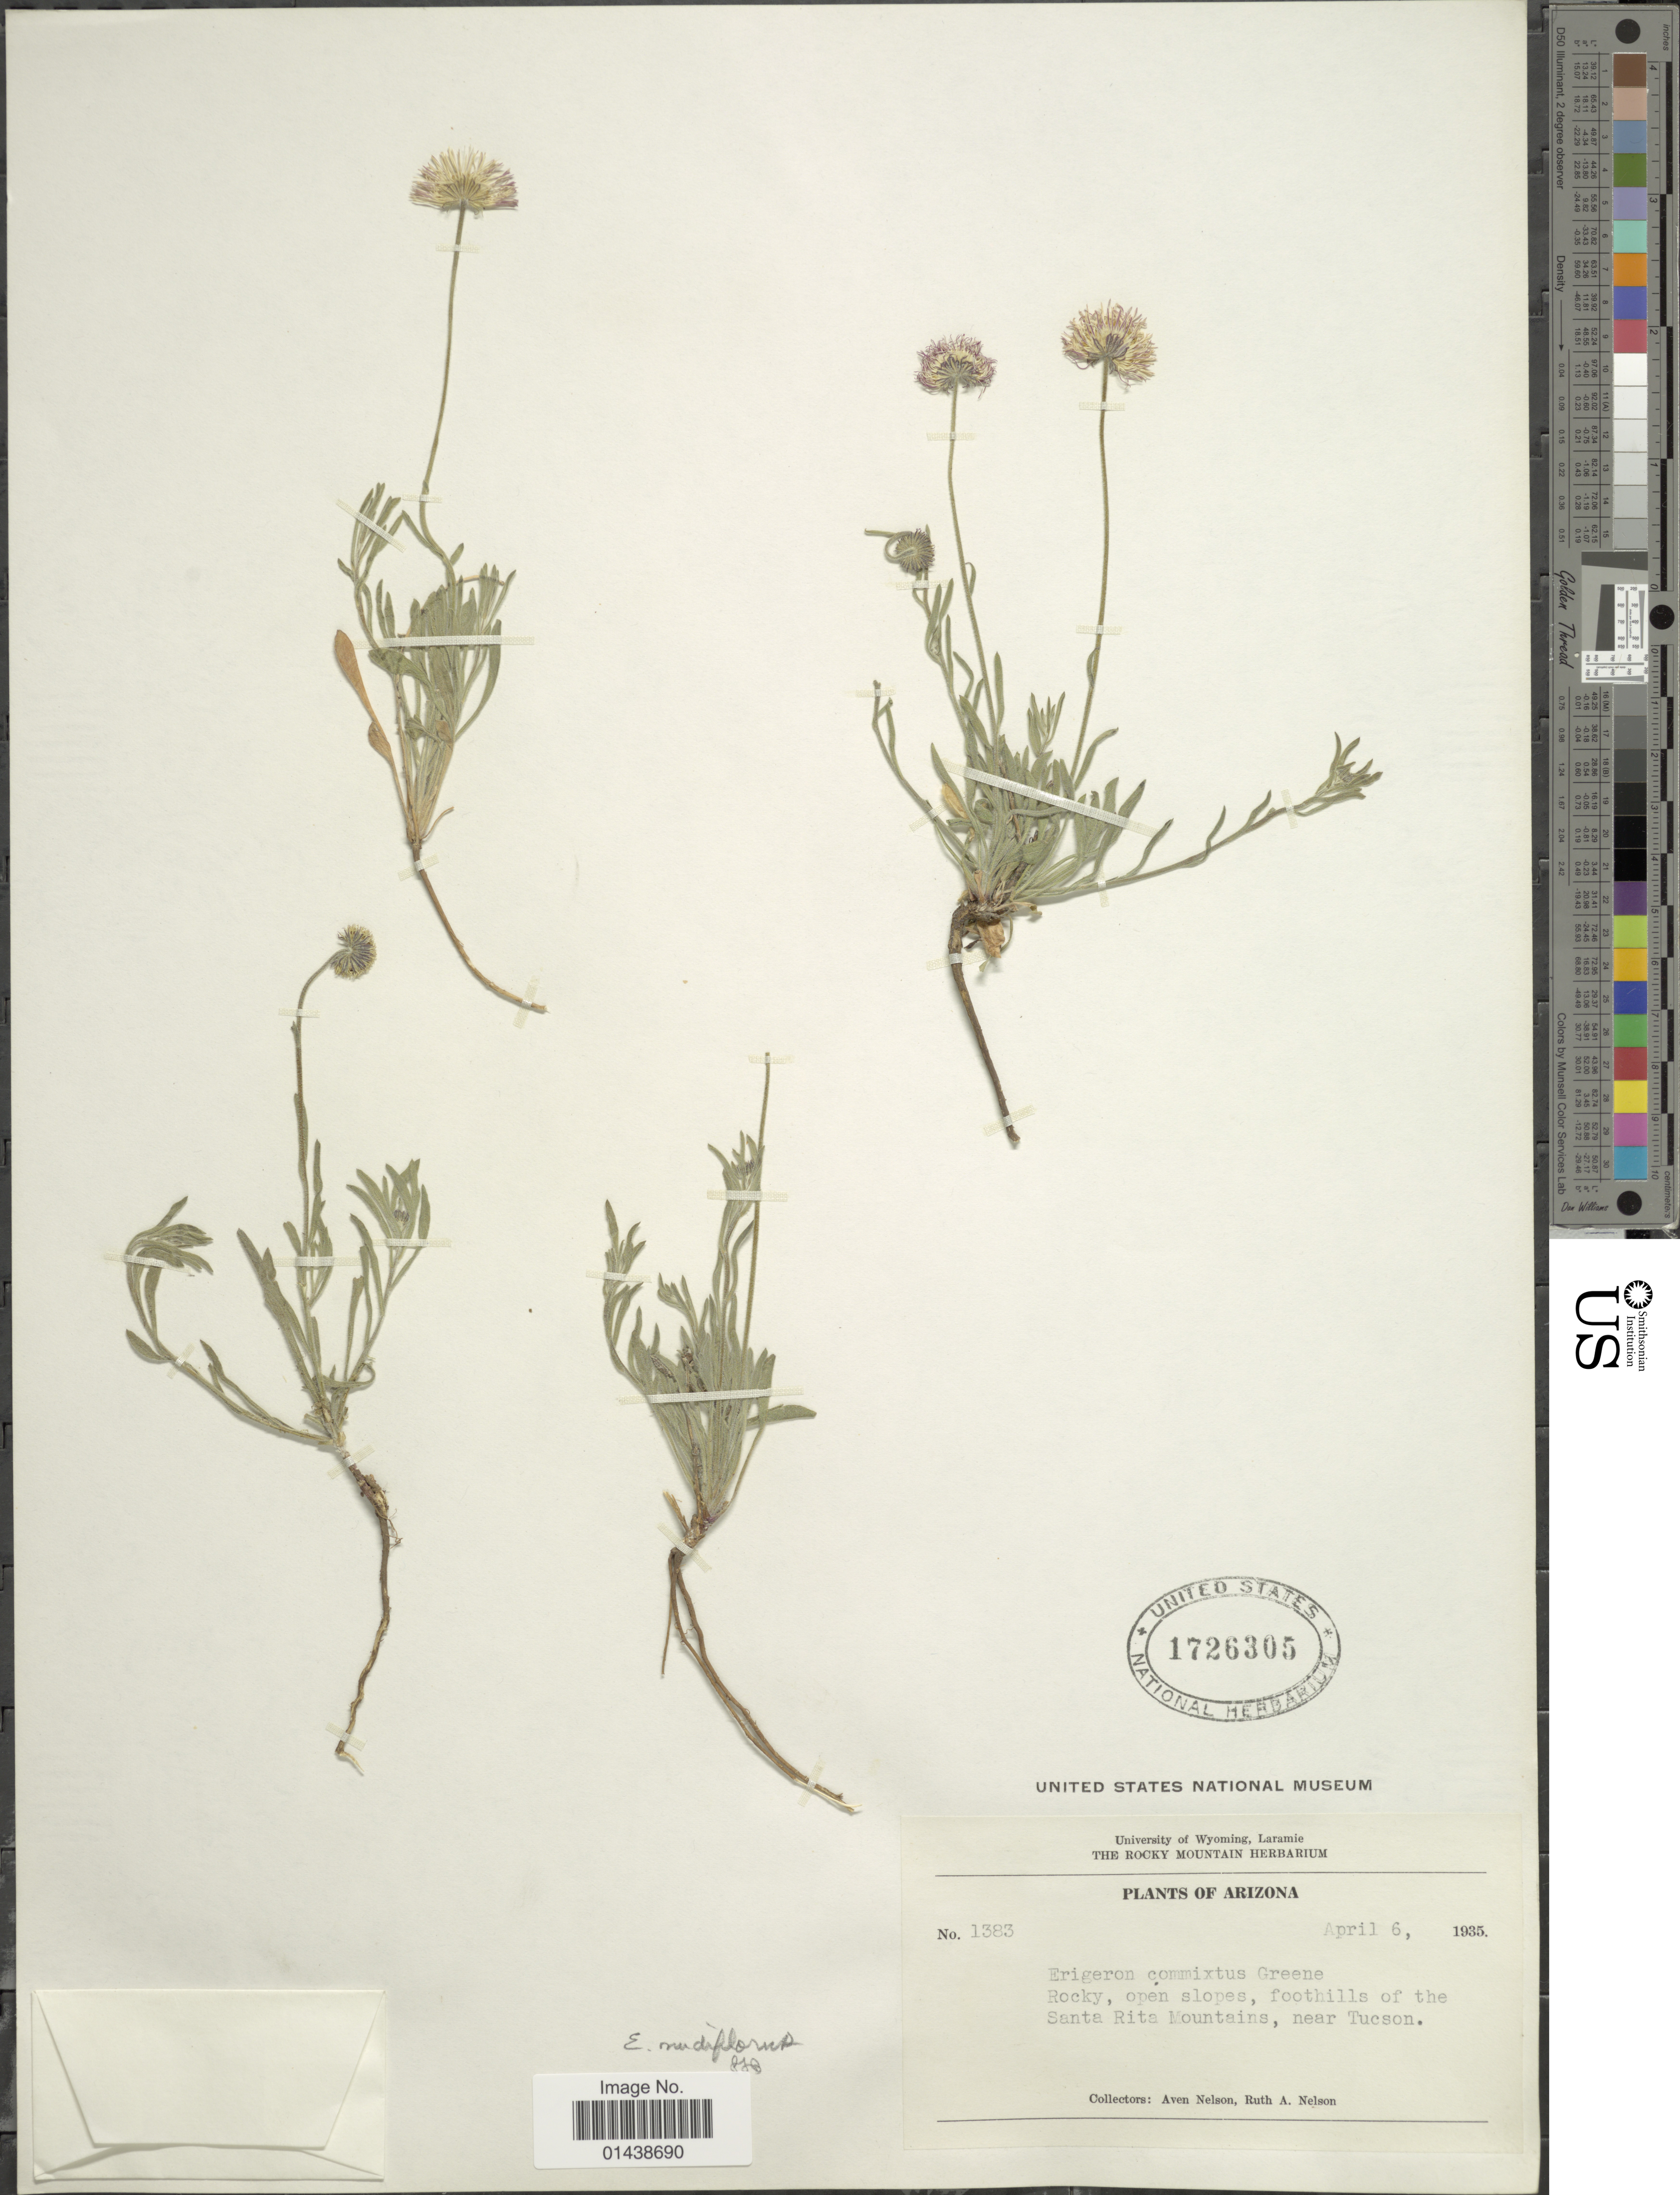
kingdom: Plantae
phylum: Tracheophyta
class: Magnoliopsida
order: Asterales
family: Asteraceae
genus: Erigeron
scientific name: Erigeron nudiflorus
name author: Buckley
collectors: A. Nelson & R. A. Nelson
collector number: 1383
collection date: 1935-04-06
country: United States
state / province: Arizona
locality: Foothills of the Santa Rita Mountains, near Tucson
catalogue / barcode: US 1726305